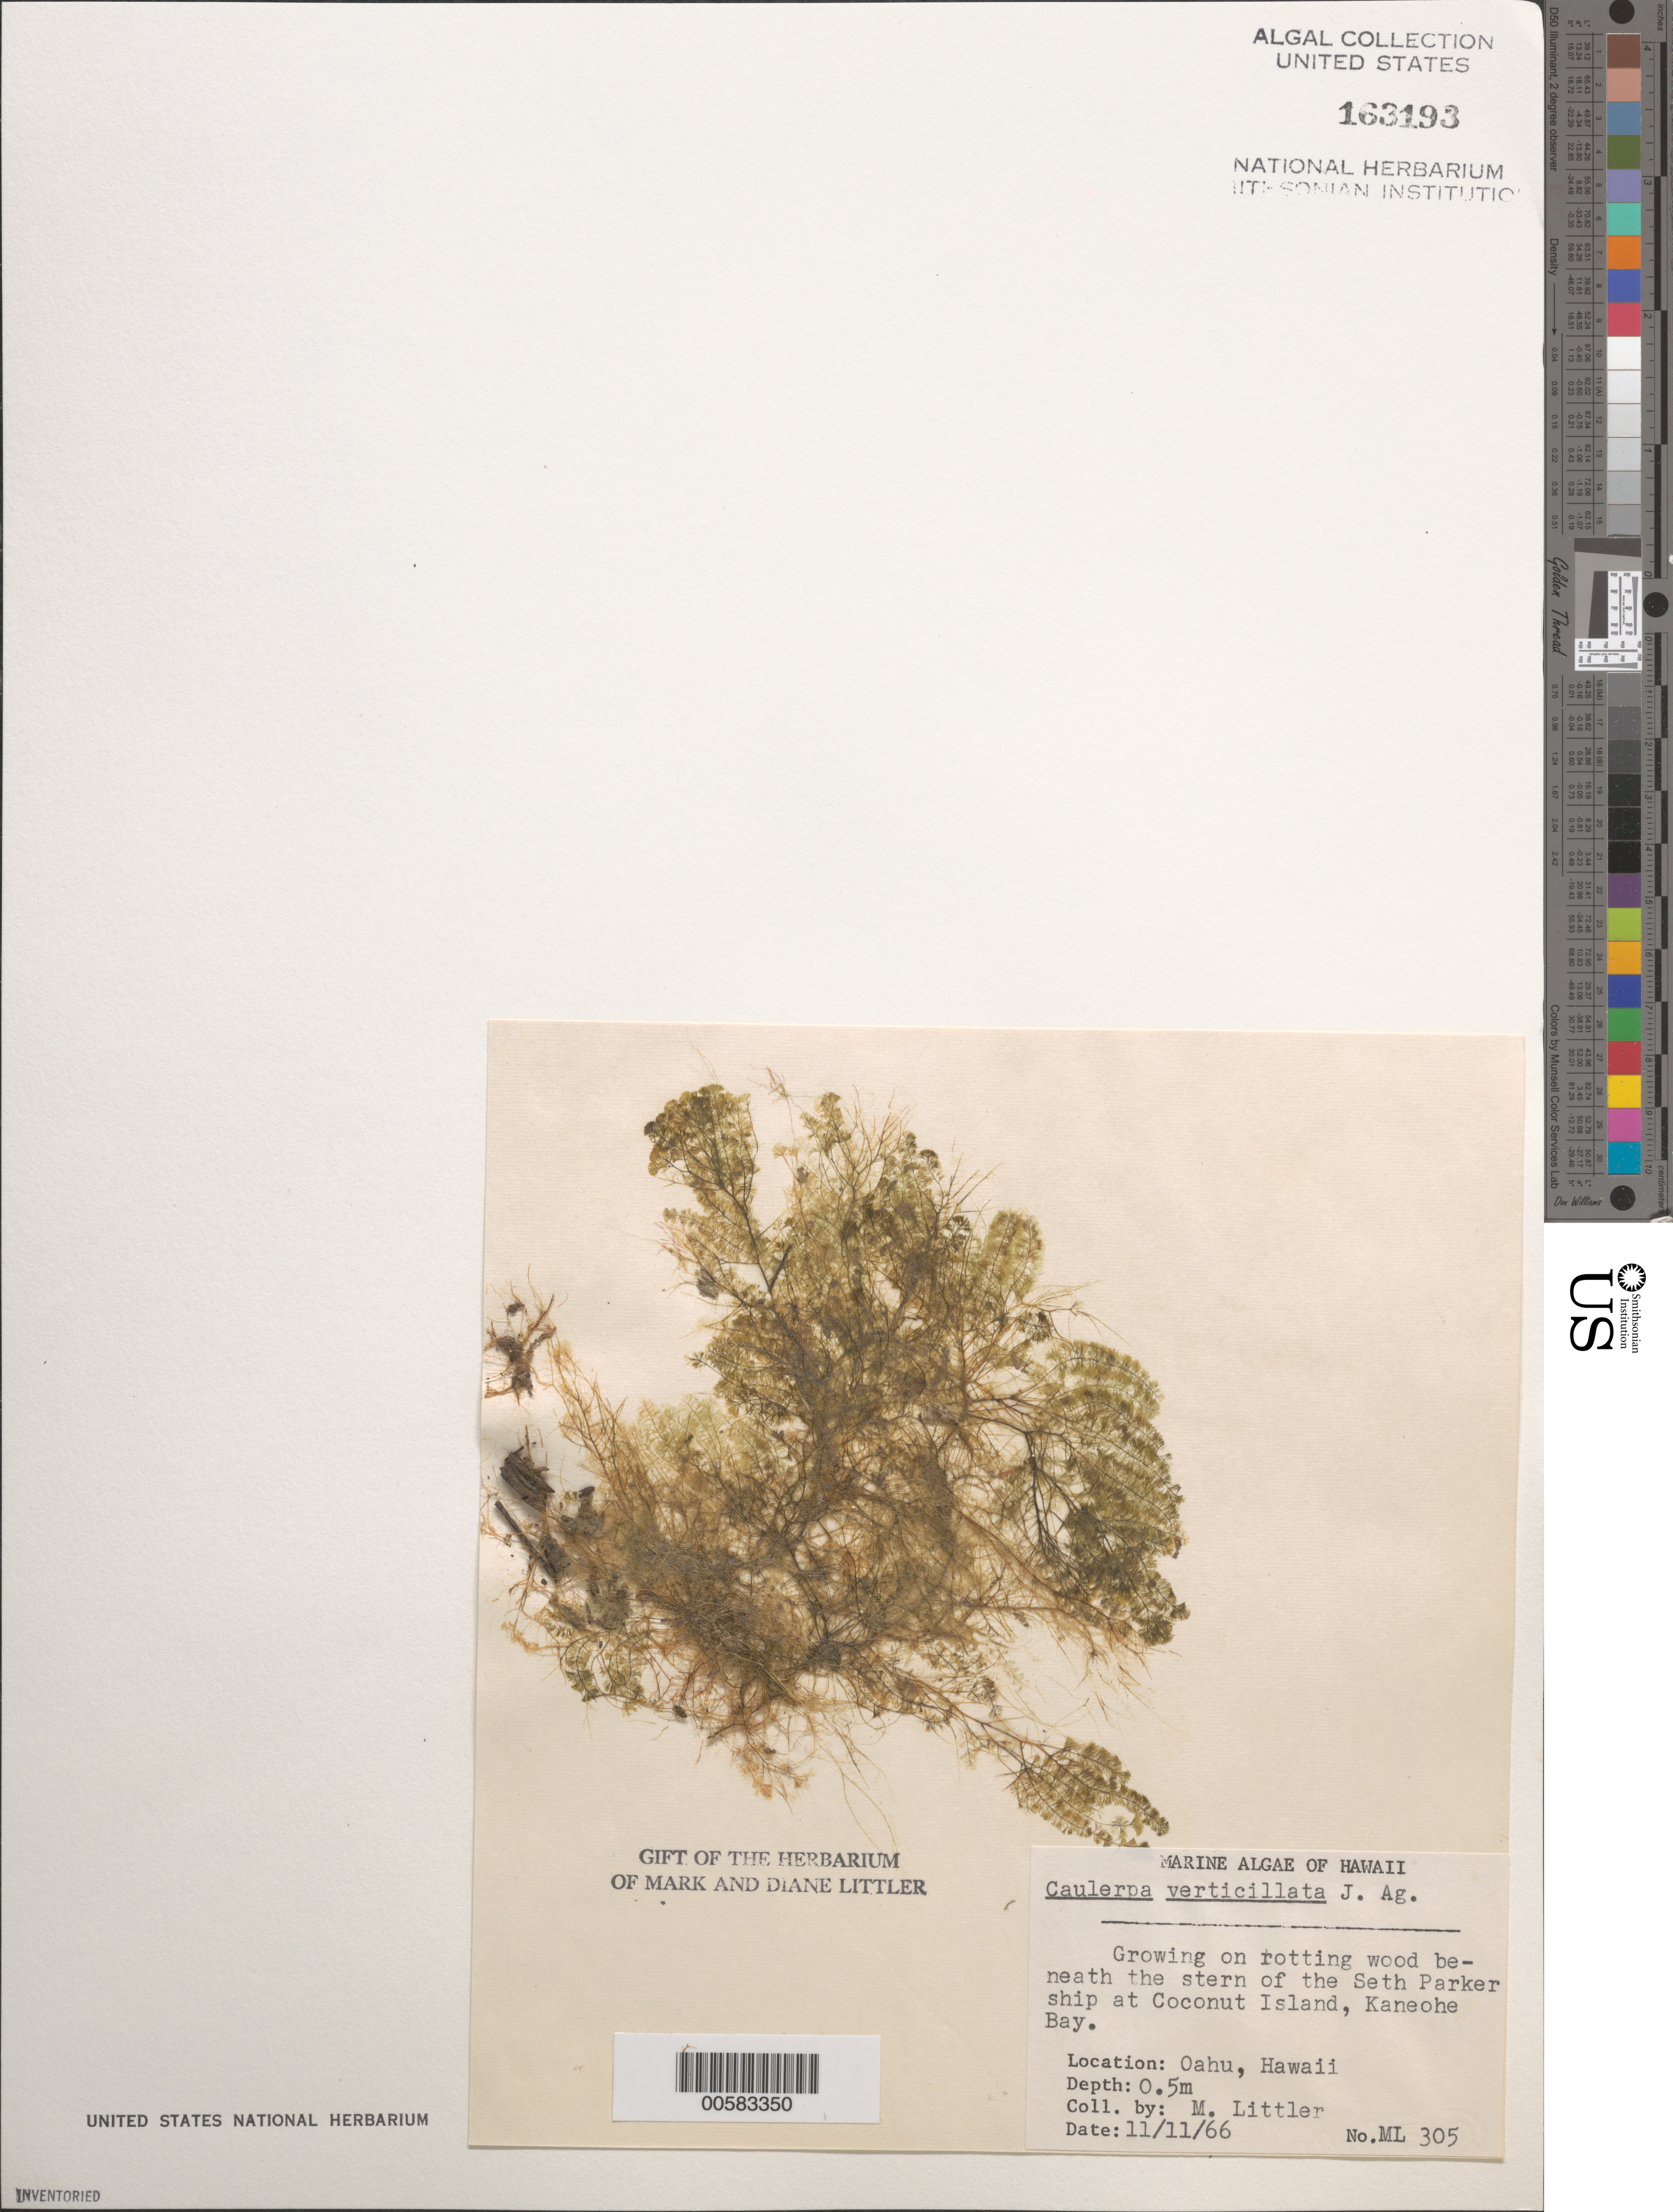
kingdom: Plantae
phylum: Chlorophyta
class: Ulvophyceae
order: Bryopsidales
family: Caulerpaceae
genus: Caulerpa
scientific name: Caulerpa verticillata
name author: J. Agardh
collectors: M. M. Littler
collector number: ML 305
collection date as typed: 11 Nov 1966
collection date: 1966-11-11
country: United States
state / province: Hawaii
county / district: Honolulu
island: Oahu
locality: Kaneohe Bay, Coconut Island, Seth Parker ship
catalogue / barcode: US 163193